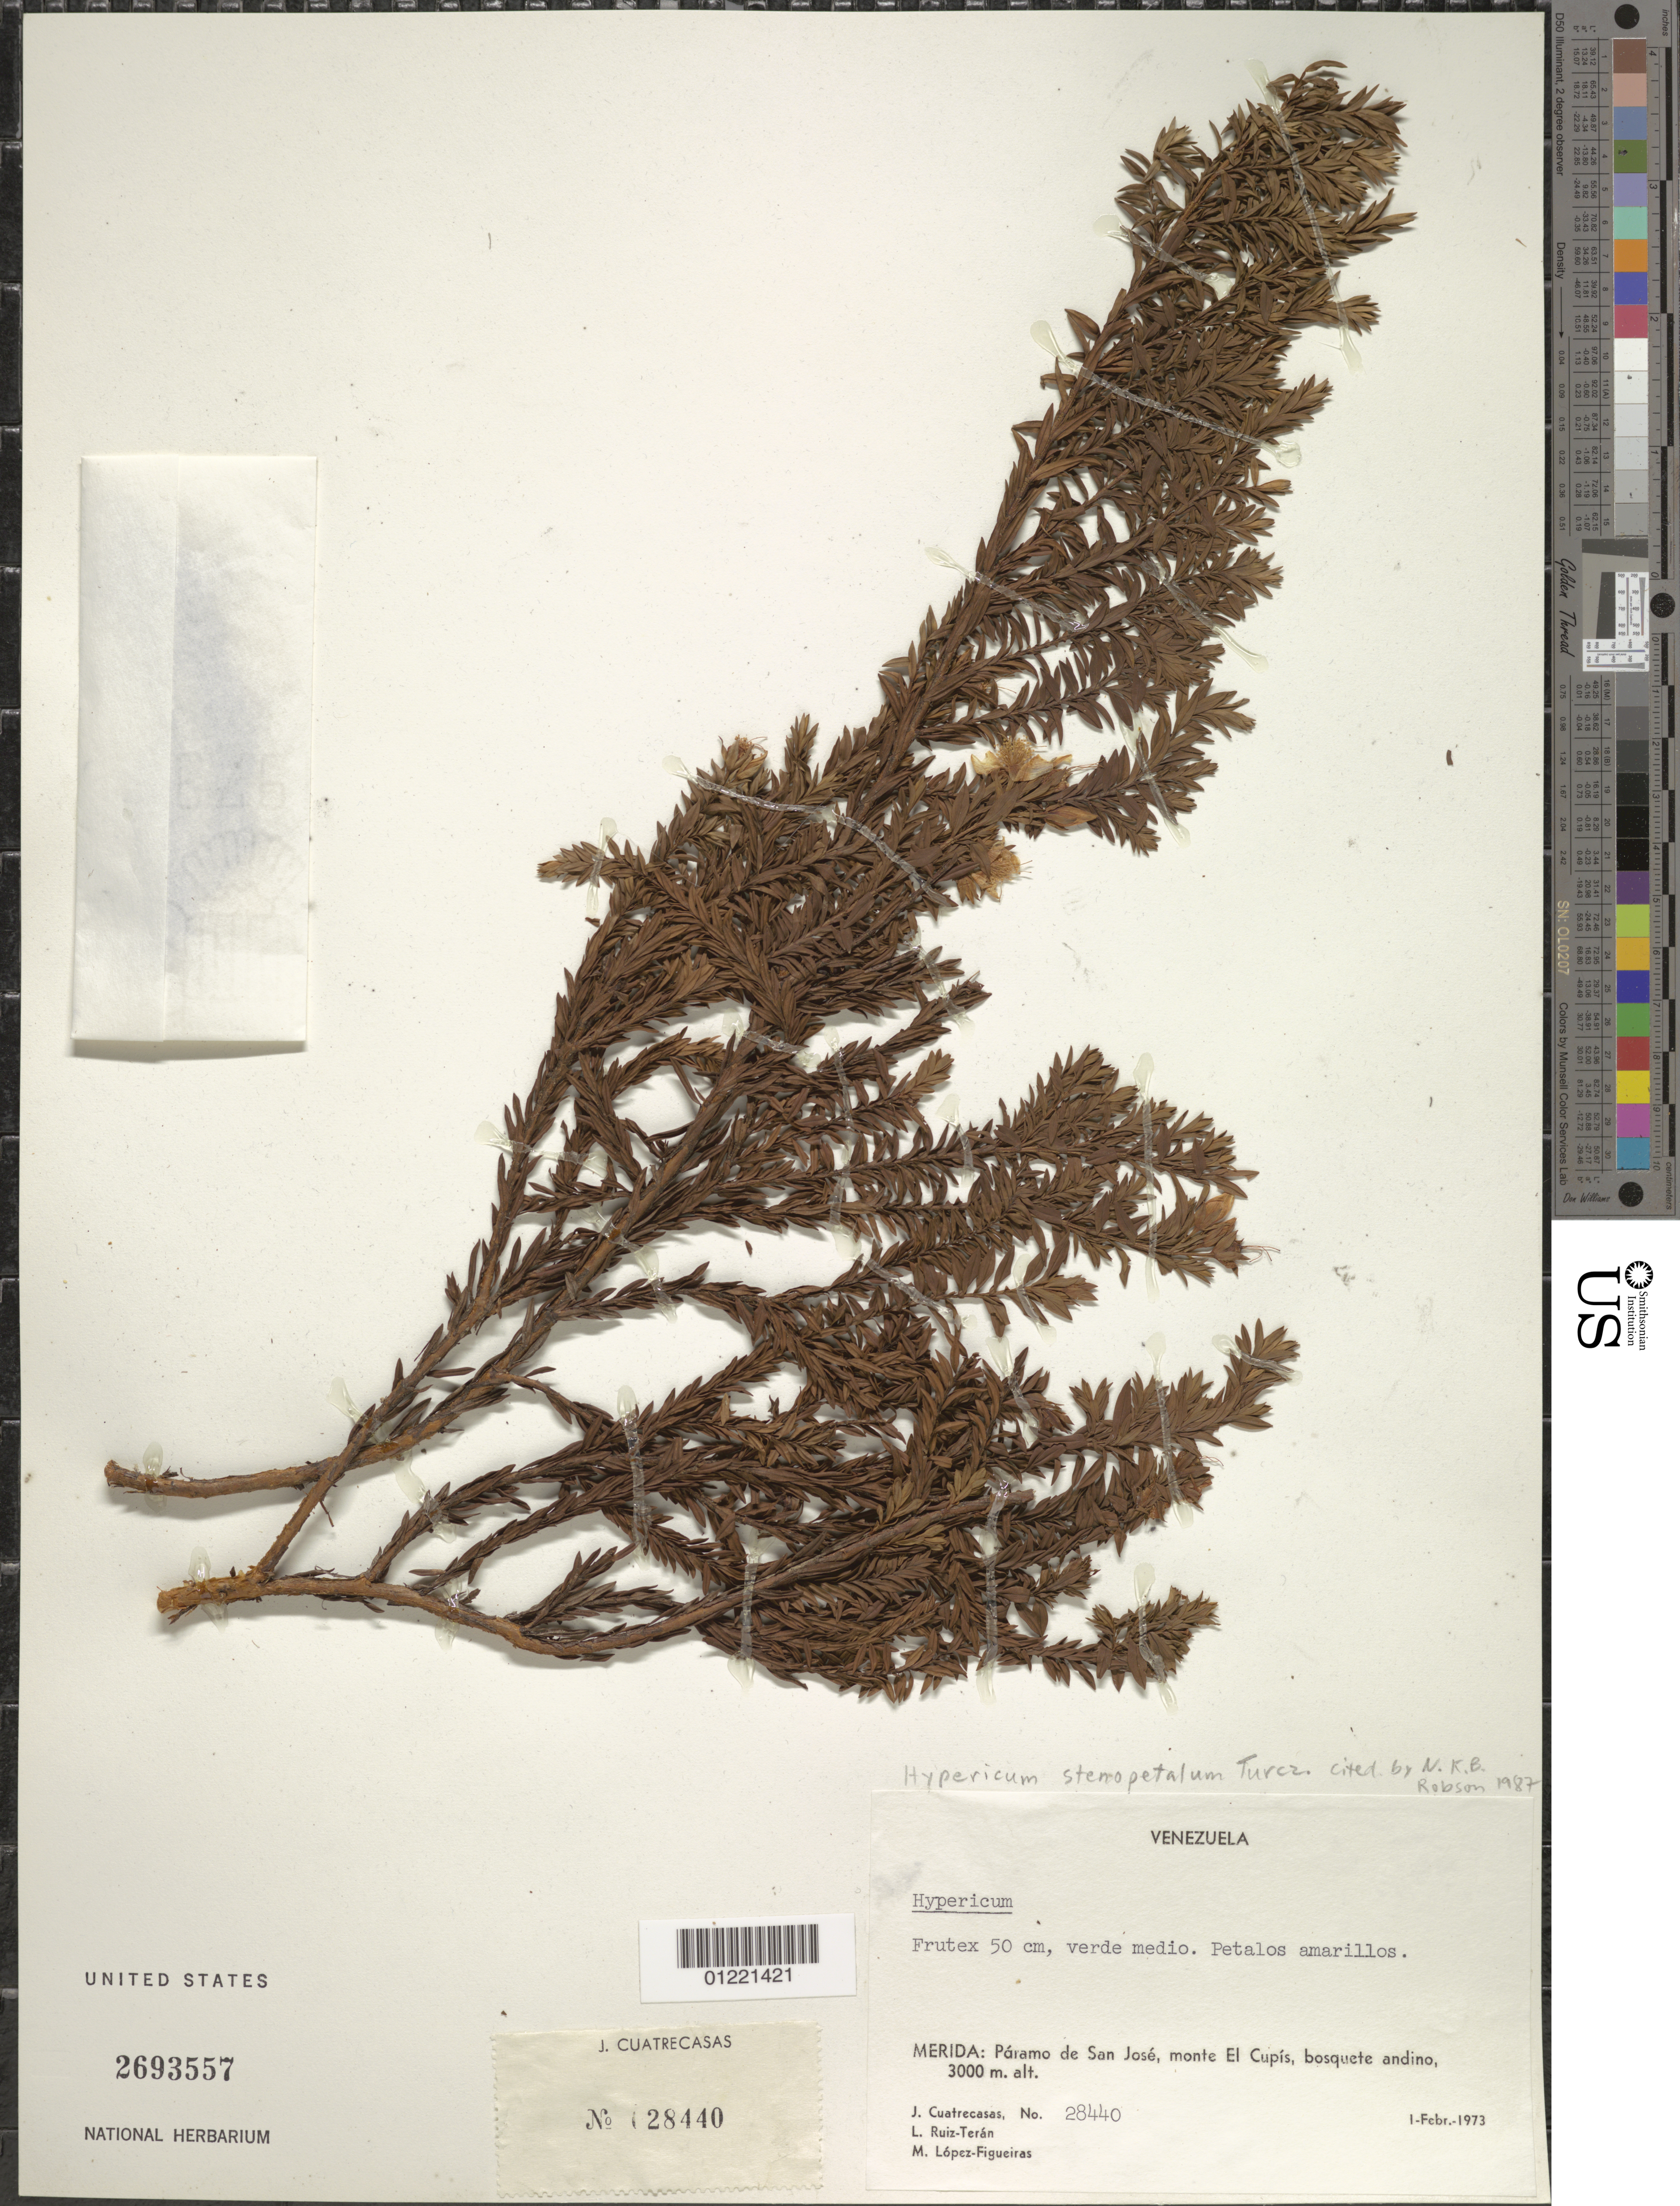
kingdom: Plantae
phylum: Tracheophyta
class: Magnoliopsida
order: Malpighiales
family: Hypericaceae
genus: Hypericum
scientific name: Hypericum stenopetalum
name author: Turcz.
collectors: J. Cuatrecasas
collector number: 28440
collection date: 1973-02-01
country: Venezuela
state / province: Mérida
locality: Páramo de San José, monte El Cupís, bosquete andino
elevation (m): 3000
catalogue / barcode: US 2693557